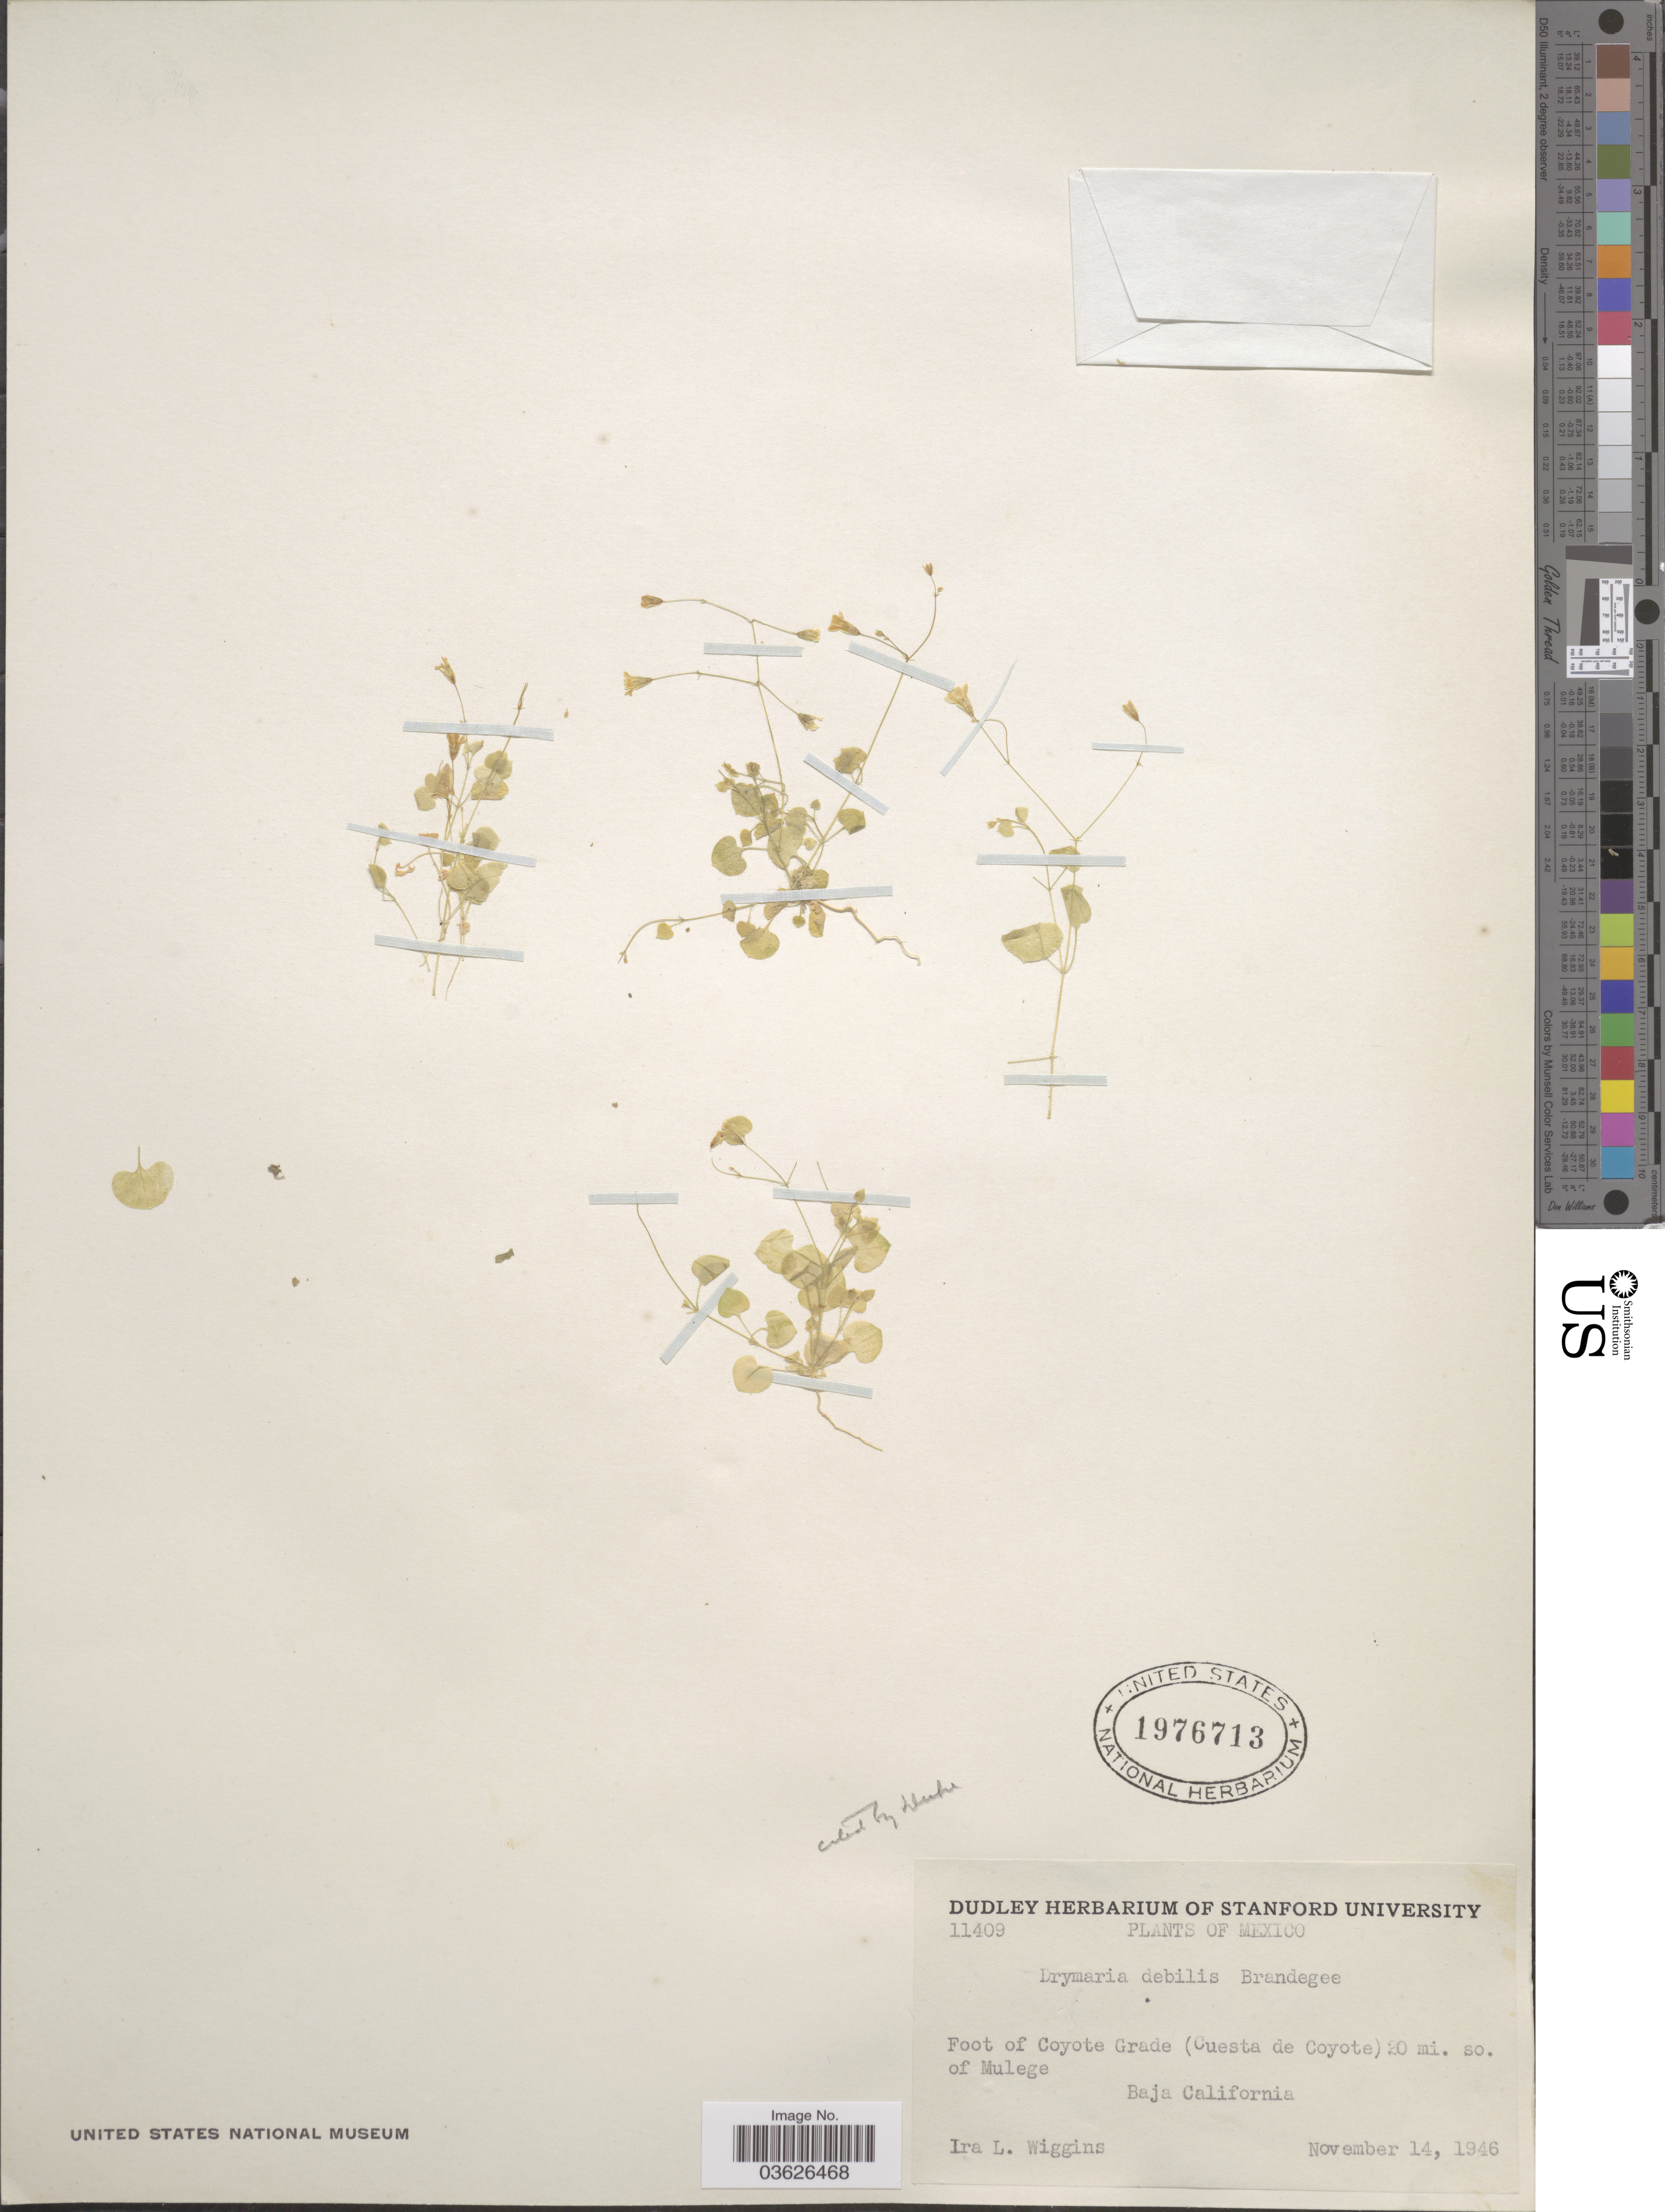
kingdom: Plantae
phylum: Tracheophyta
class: Magnoliopsida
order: Caryophyllales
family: Caryophyllaceae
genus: Drymaria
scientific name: Drymaria debilis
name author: Brandegee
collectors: I. L. Wiggins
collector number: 11409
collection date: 1946-11-14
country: Mexico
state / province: Baja California Sur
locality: Foot of Coyote Grade (Cuesta de Coyote) 20 mi. so. of Mulege.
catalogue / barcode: US 1976713